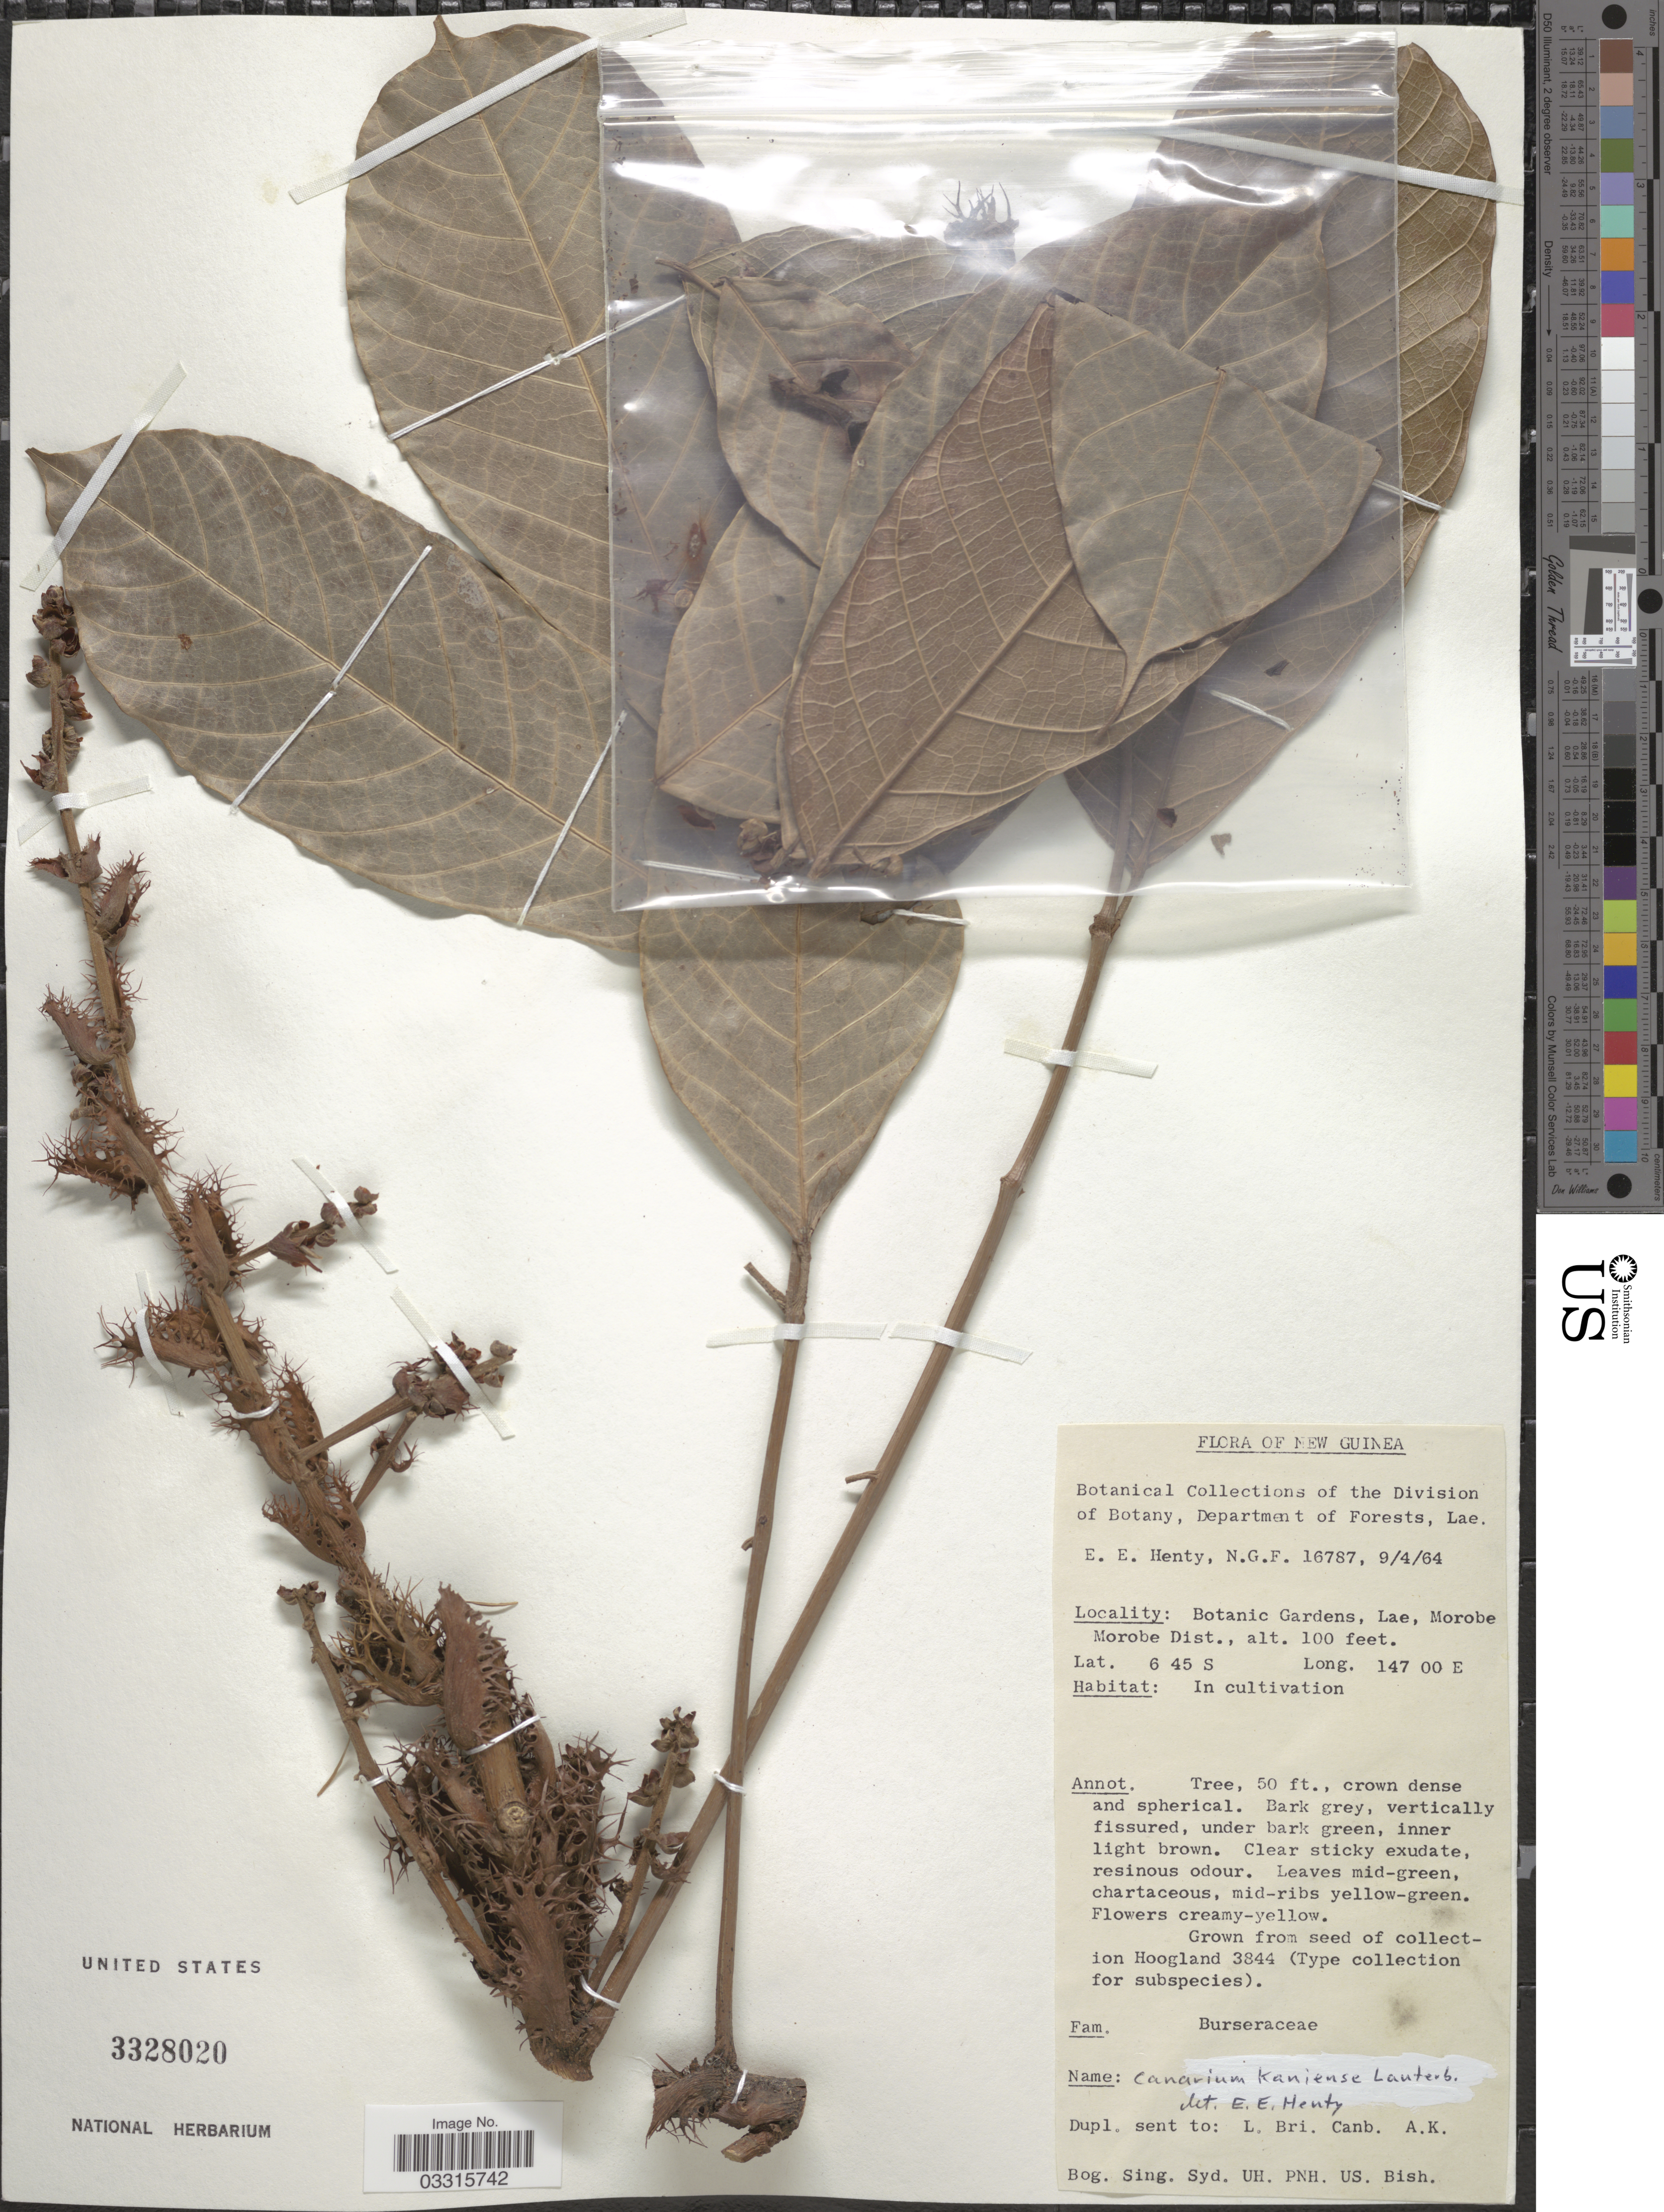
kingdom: Plantae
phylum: Tracheophyta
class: Magnoliopsida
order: Sapindales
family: Burseraceae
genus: Canarium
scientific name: Canarium kaniense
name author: Lauterb.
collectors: E. Henty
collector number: NGF 16787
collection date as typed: Transcribed d/m/y: 9/4/64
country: Papua New Guinea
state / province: Morobe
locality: New Guinea. Botanic Gardens, Lae, Morobe.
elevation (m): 30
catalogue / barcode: US 3328020